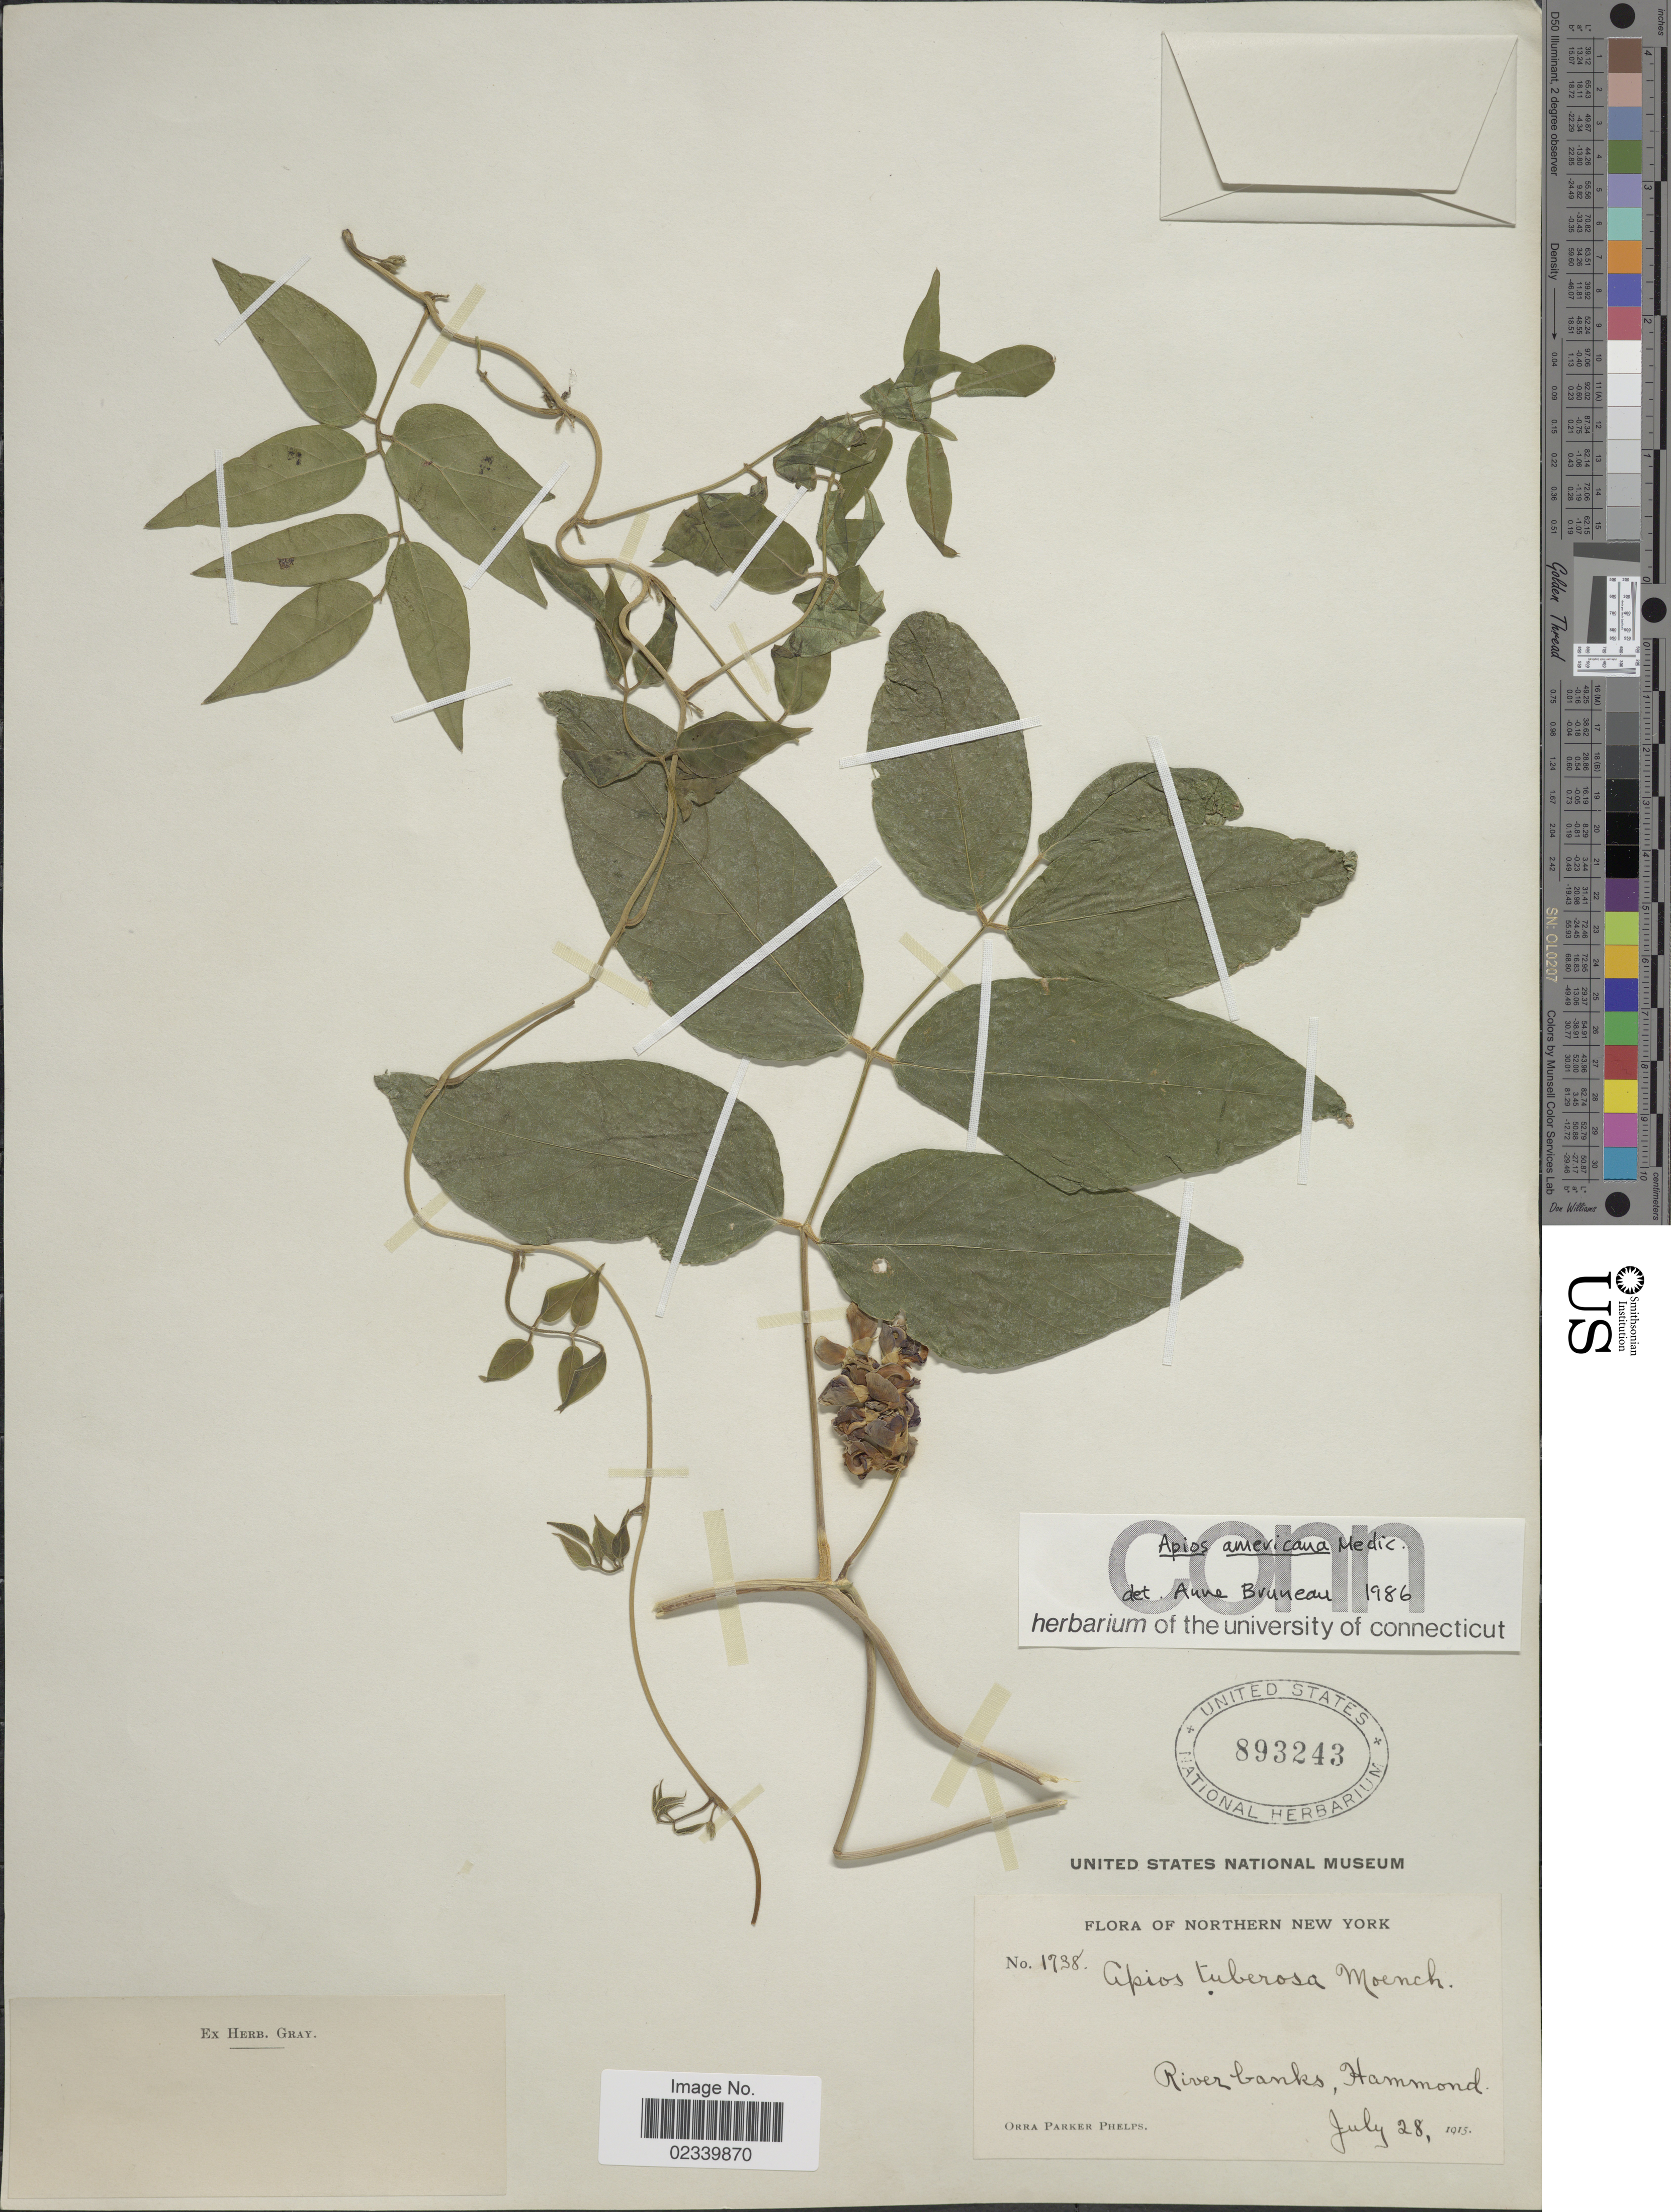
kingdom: Plantae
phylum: Tracheophyta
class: Magnoliopsida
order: Fabales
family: Fabaceae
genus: Apios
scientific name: Apios americana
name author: Medik.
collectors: O. P. Phelps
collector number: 1738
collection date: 1915-07-28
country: United States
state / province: New York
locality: Northern New York River banks, Hammond.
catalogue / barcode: US 893243